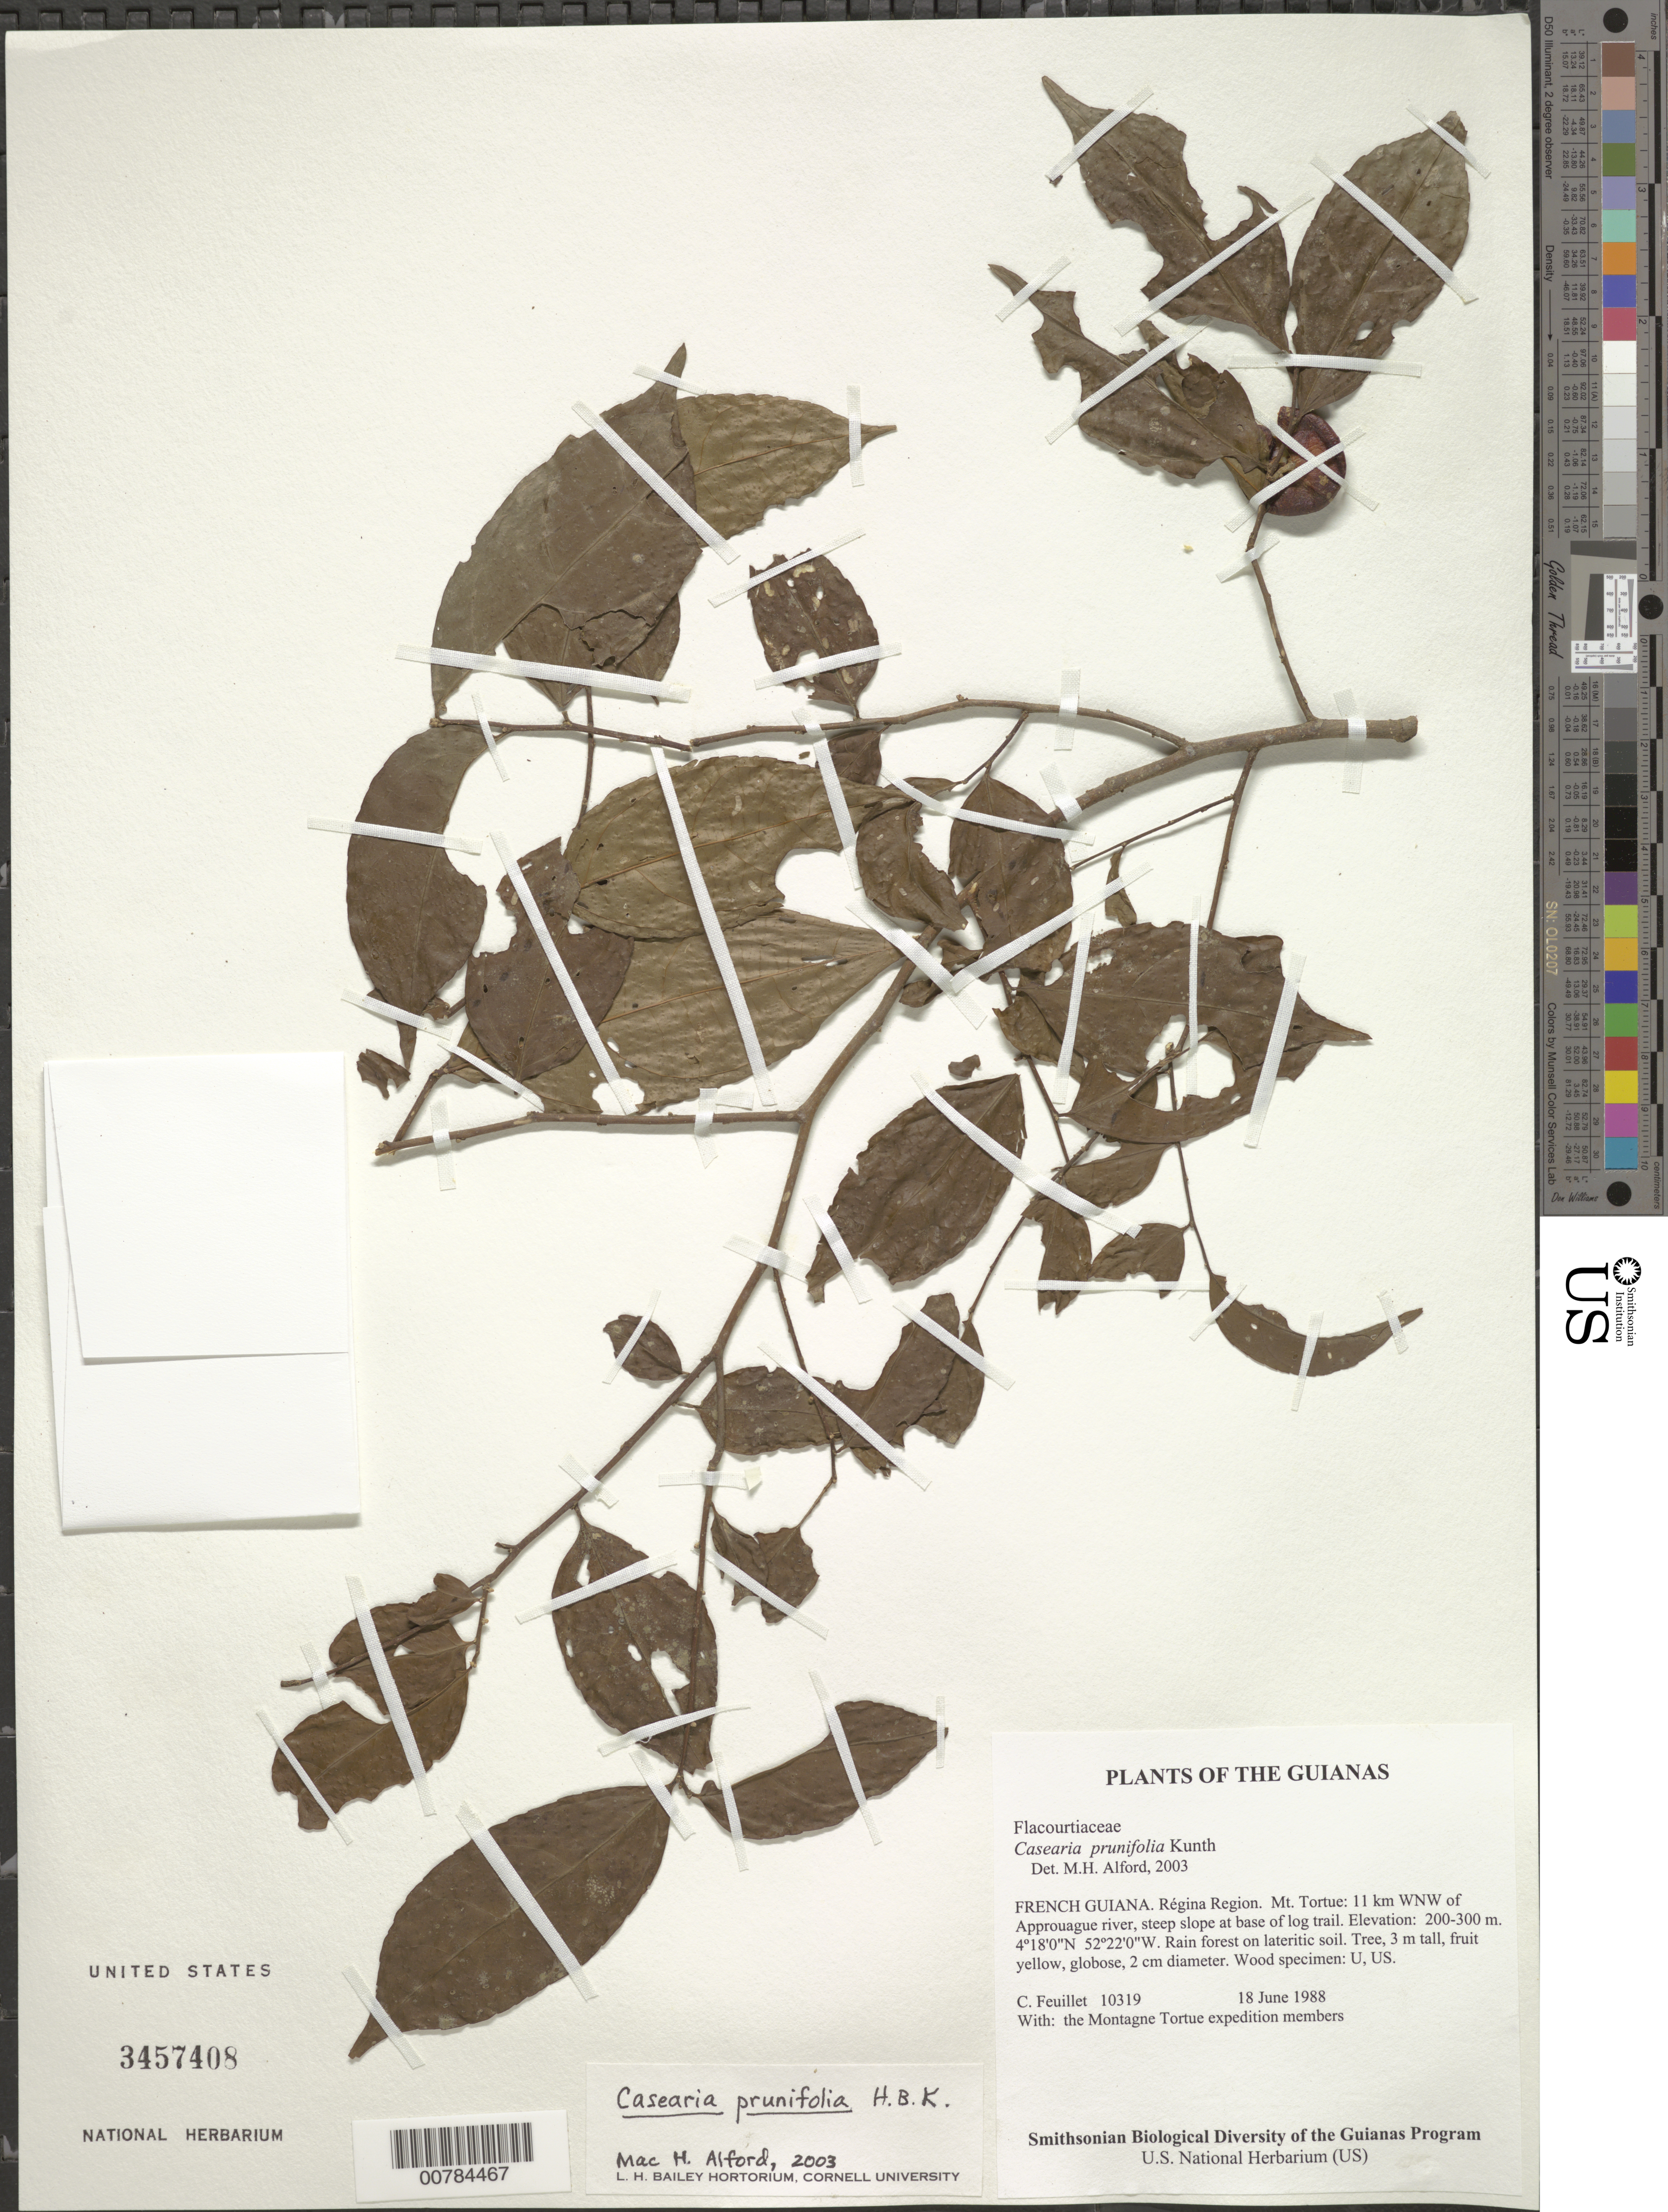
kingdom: Plantae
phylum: Tracheophyta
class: Magnoliopsida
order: Malpighiales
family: Salicaceae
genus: Casearia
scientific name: Casearia prunifolia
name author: Kunth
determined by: Alford, Mac Haverson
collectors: C. Feuillet & Montagne Torte Exped. members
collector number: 10319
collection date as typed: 18 June 1988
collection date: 1988-06-18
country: French Guiana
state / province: Cayenne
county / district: Regina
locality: Mt. Tortue: 11 km WNW of Approuague river, steep slope at base of log trail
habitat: Rain forest on lateritic soil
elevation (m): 200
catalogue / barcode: US 3457408